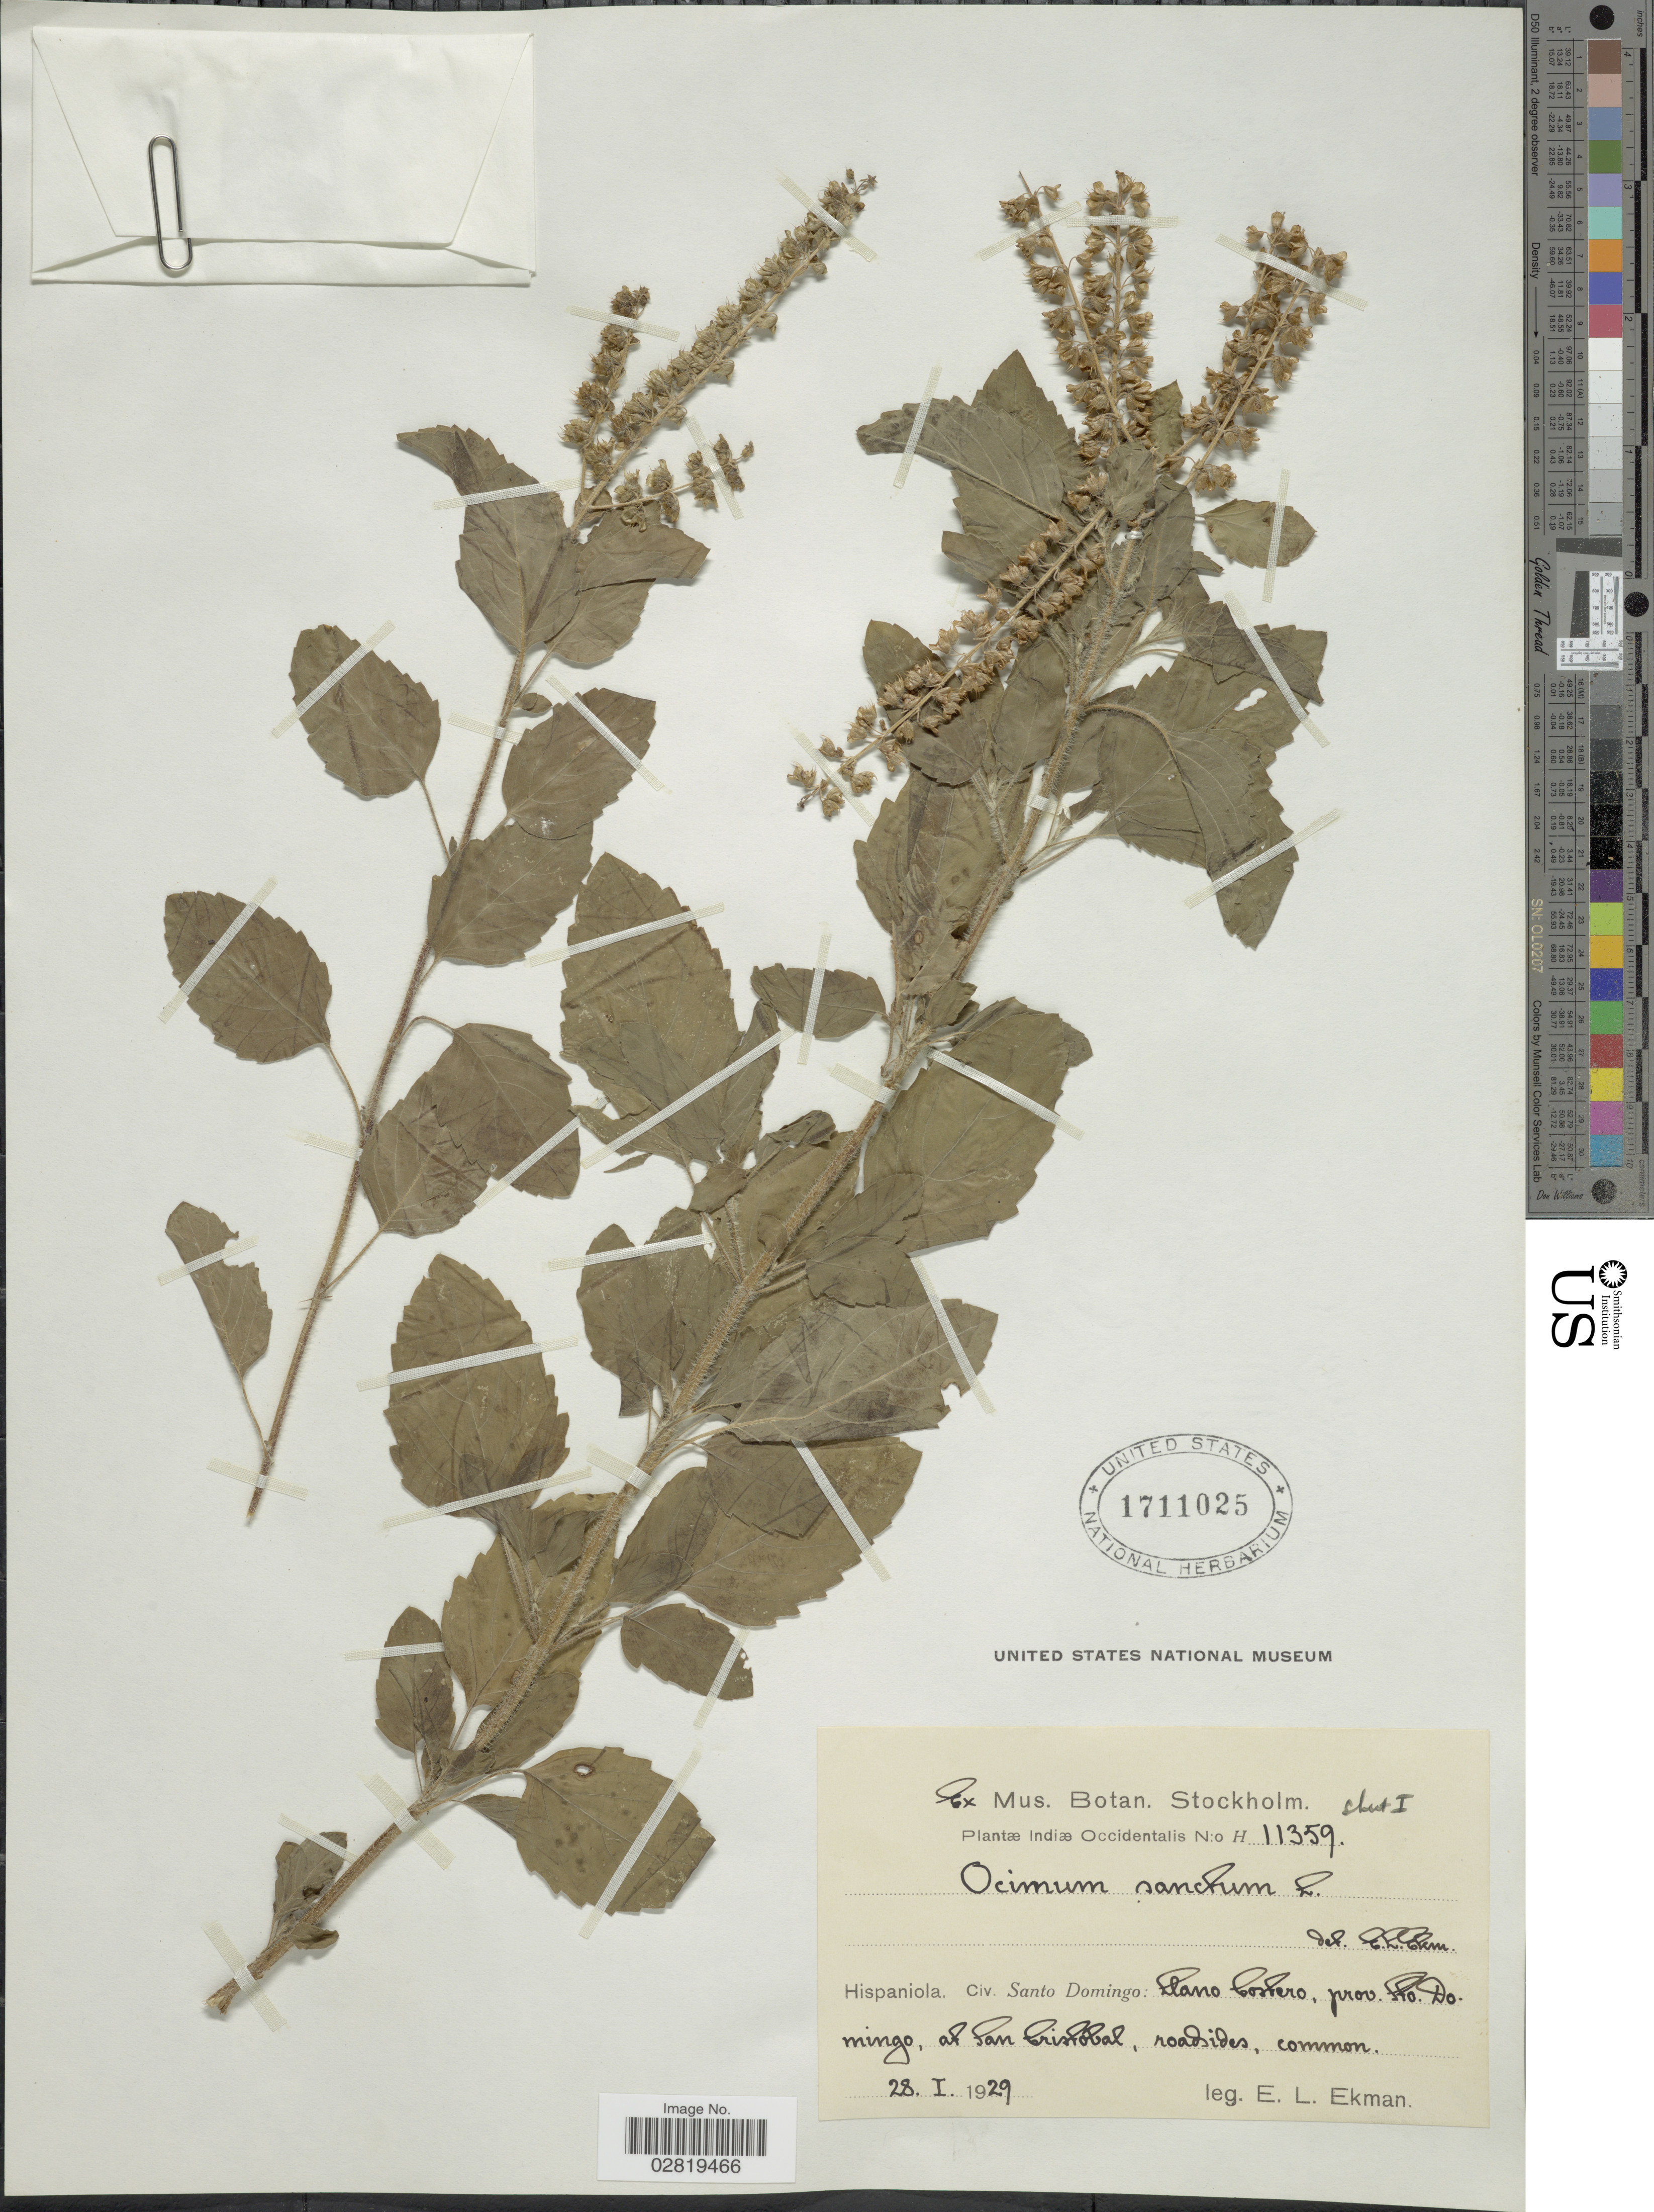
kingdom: Plantae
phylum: Tracheophyta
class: Magnoliopsida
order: Lamiales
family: Lamiaceae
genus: Ocimum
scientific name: Ocimum sanctum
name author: L.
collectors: E. L. Ekman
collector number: H11359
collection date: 1929-01-28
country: Dominican Republic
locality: Indiæ Occidentalis, Hispaniola, Civ. Santo Domingo: Llano Costero, prov. Sto. Domingo, at San Cristobal, roadsides.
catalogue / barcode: US 1711025